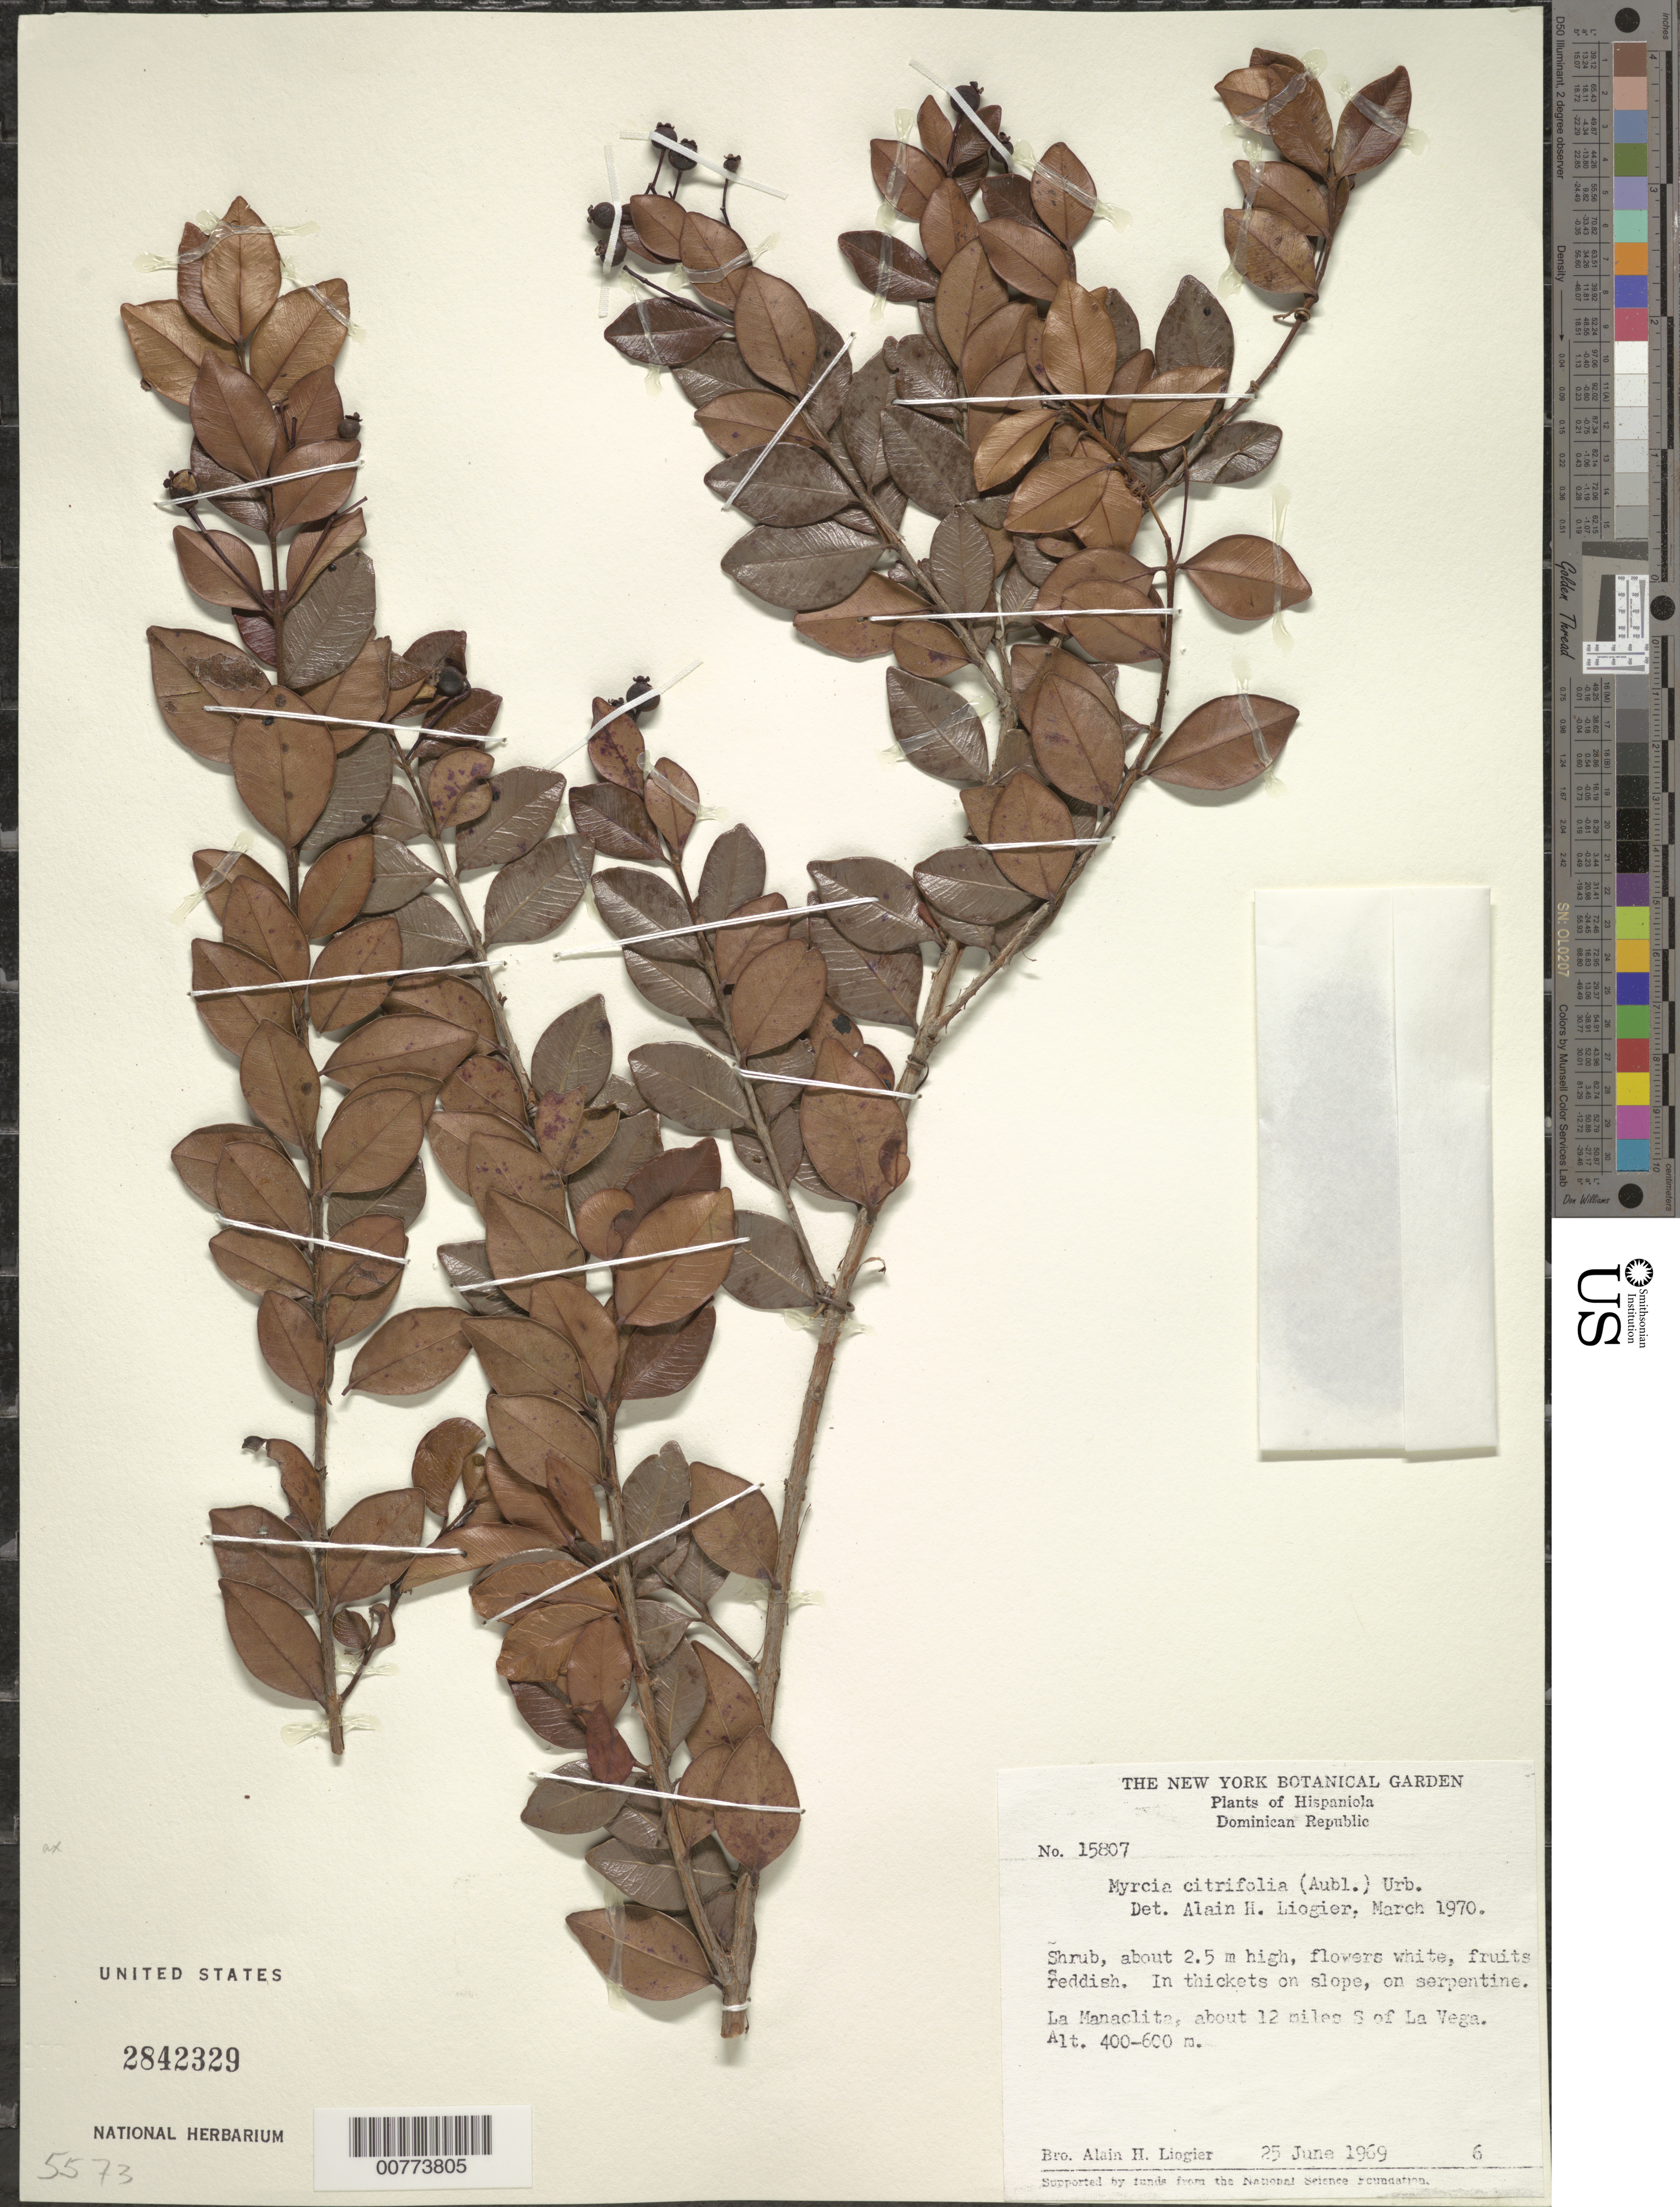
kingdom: Plantae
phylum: Tracheophyta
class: Magnoliopsida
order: Myrtales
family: Myrtaceae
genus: Myrcia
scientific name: Myrcia citrifolia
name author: (Aubl.) Urb.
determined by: Liogier, Alain H.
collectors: A. H. Liogier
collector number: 15807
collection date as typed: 25 Jun 1969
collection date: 1969-06-25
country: Dominican Republic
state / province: La Vega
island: Hispaniola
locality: La Manaclita, about 12 miles south of La Vega.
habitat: Thickets on slope, on serpentine.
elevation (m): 400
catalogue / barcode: US 2842329